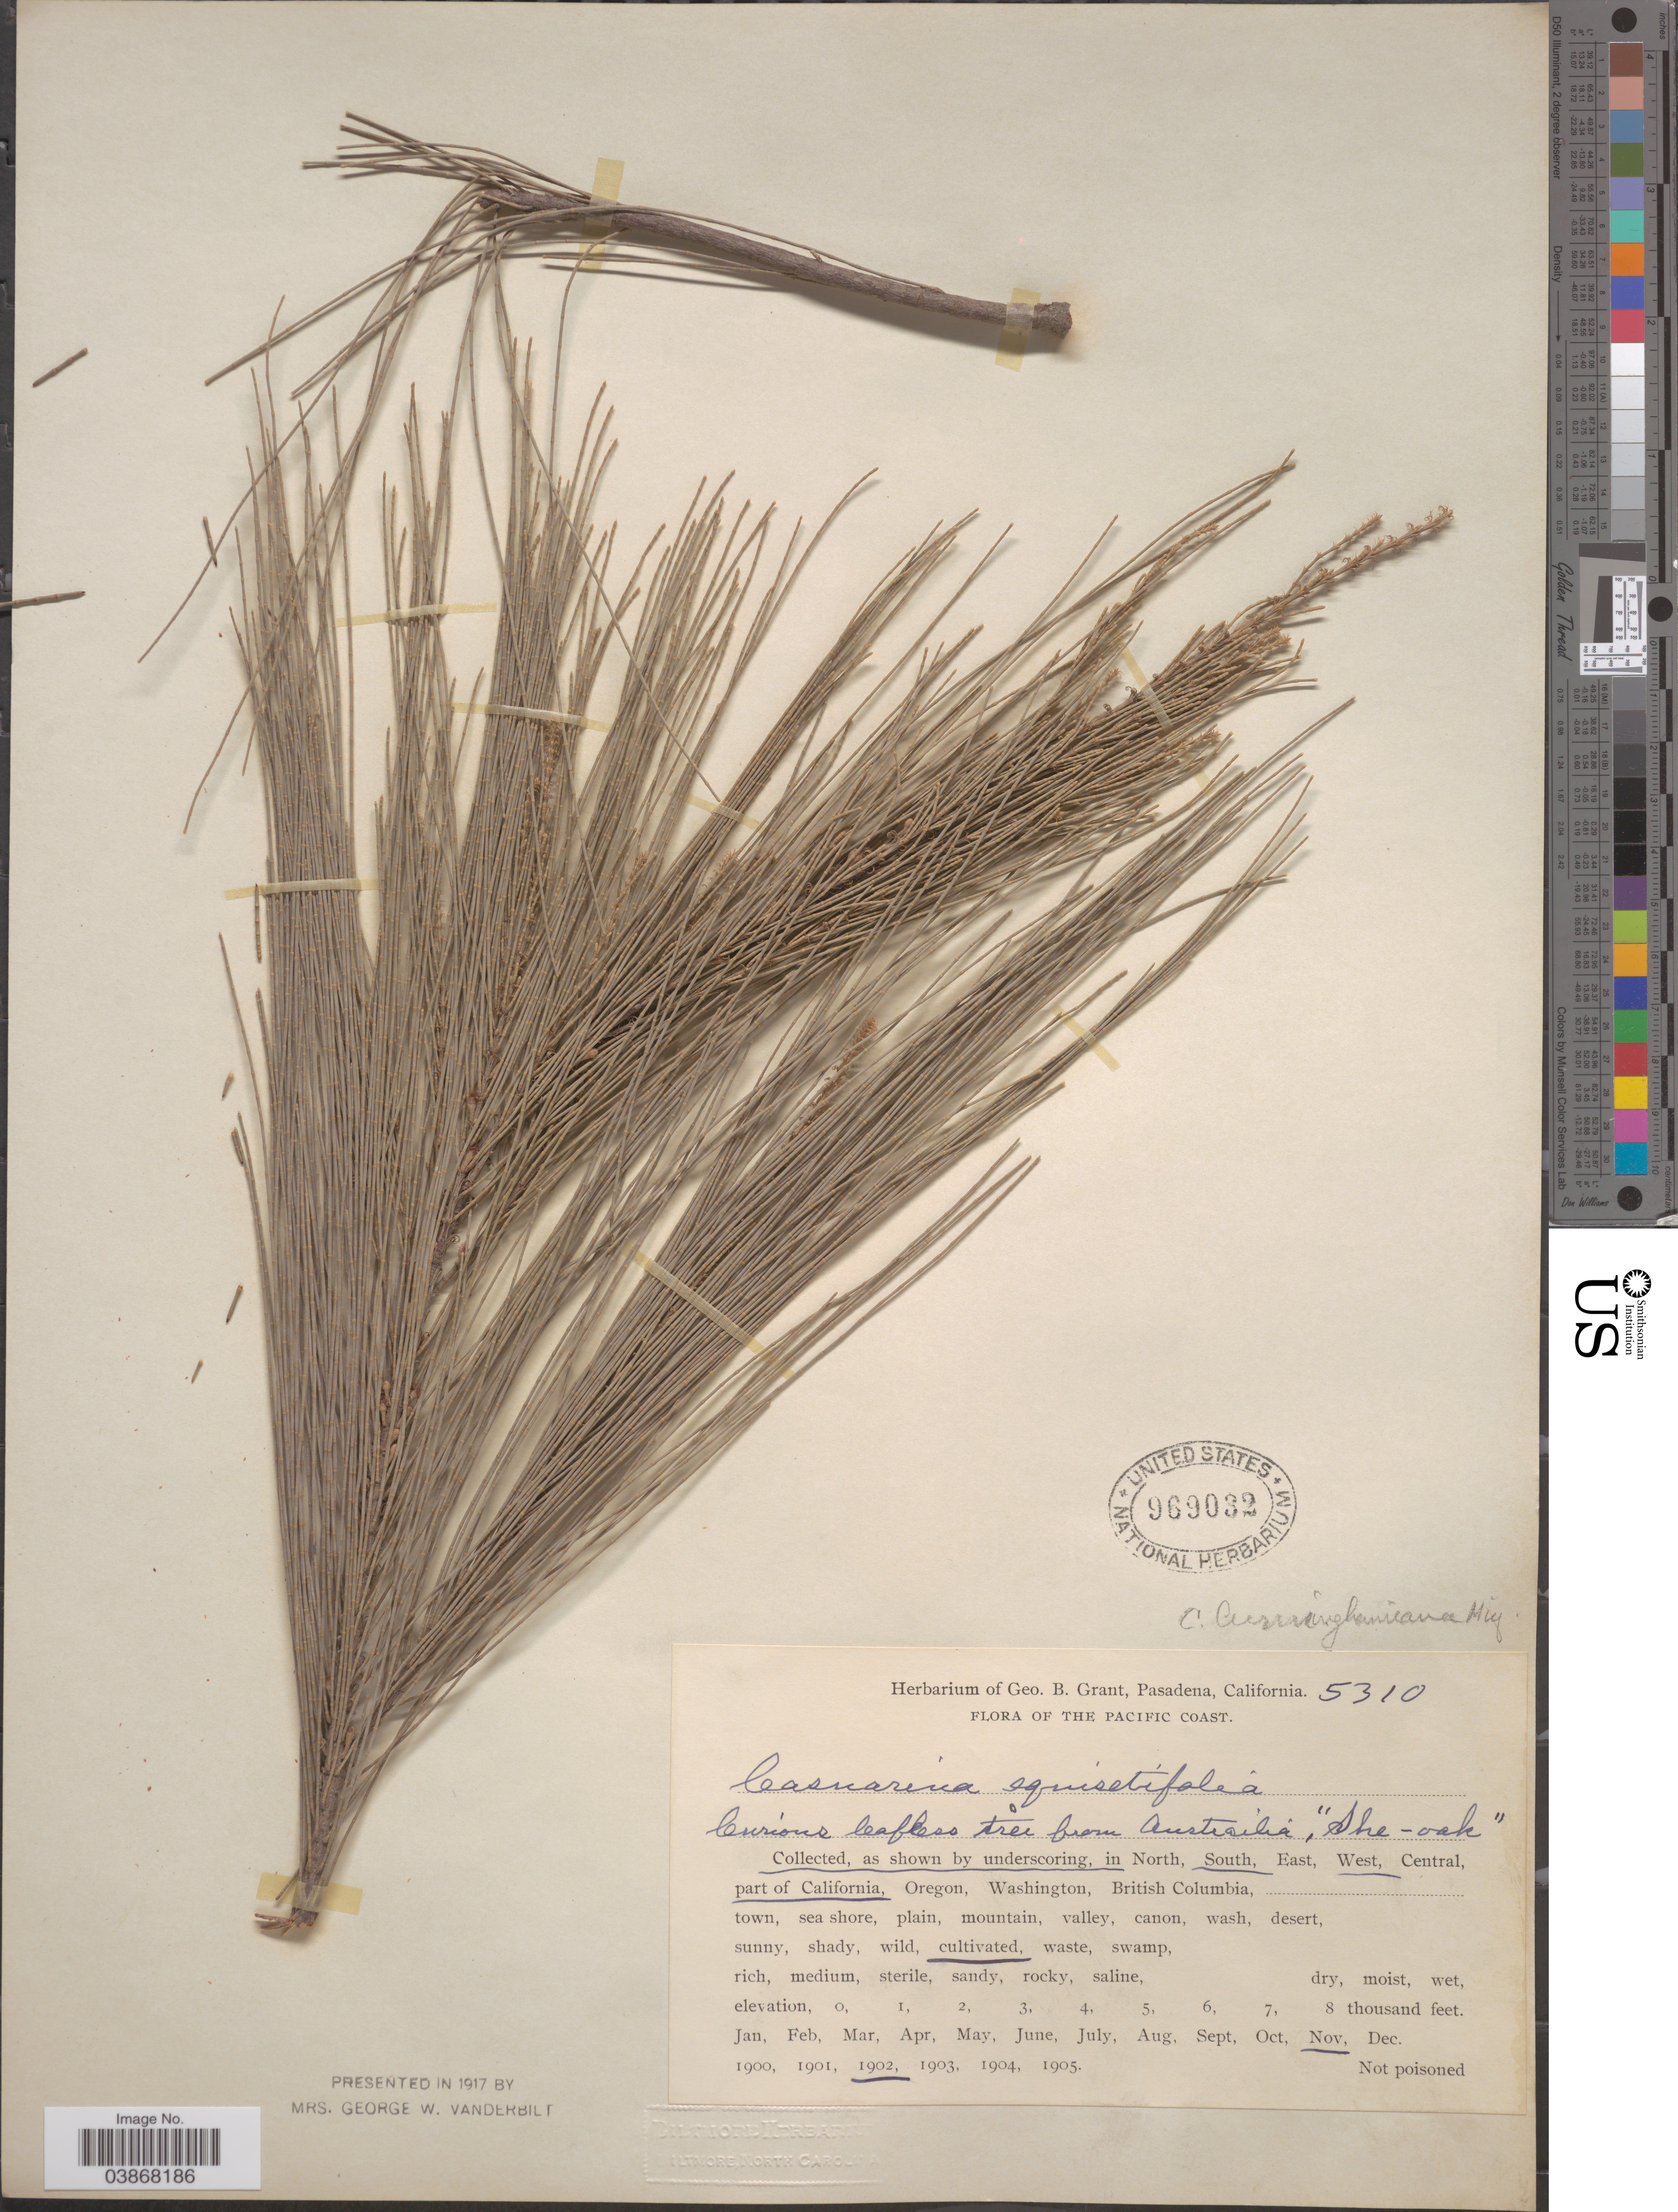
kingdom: Plantae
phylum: Tracheophyta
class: Magnoliopsida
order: Fagales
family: Casuarinaceae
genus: Casuarina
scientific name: Casuarina cunninghamiana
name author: Miq.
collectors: ex herb. Geo. B. Grant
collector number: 5310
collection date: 1902-11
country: United States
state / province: California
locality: South, West, part of California.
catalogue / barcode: US 969032